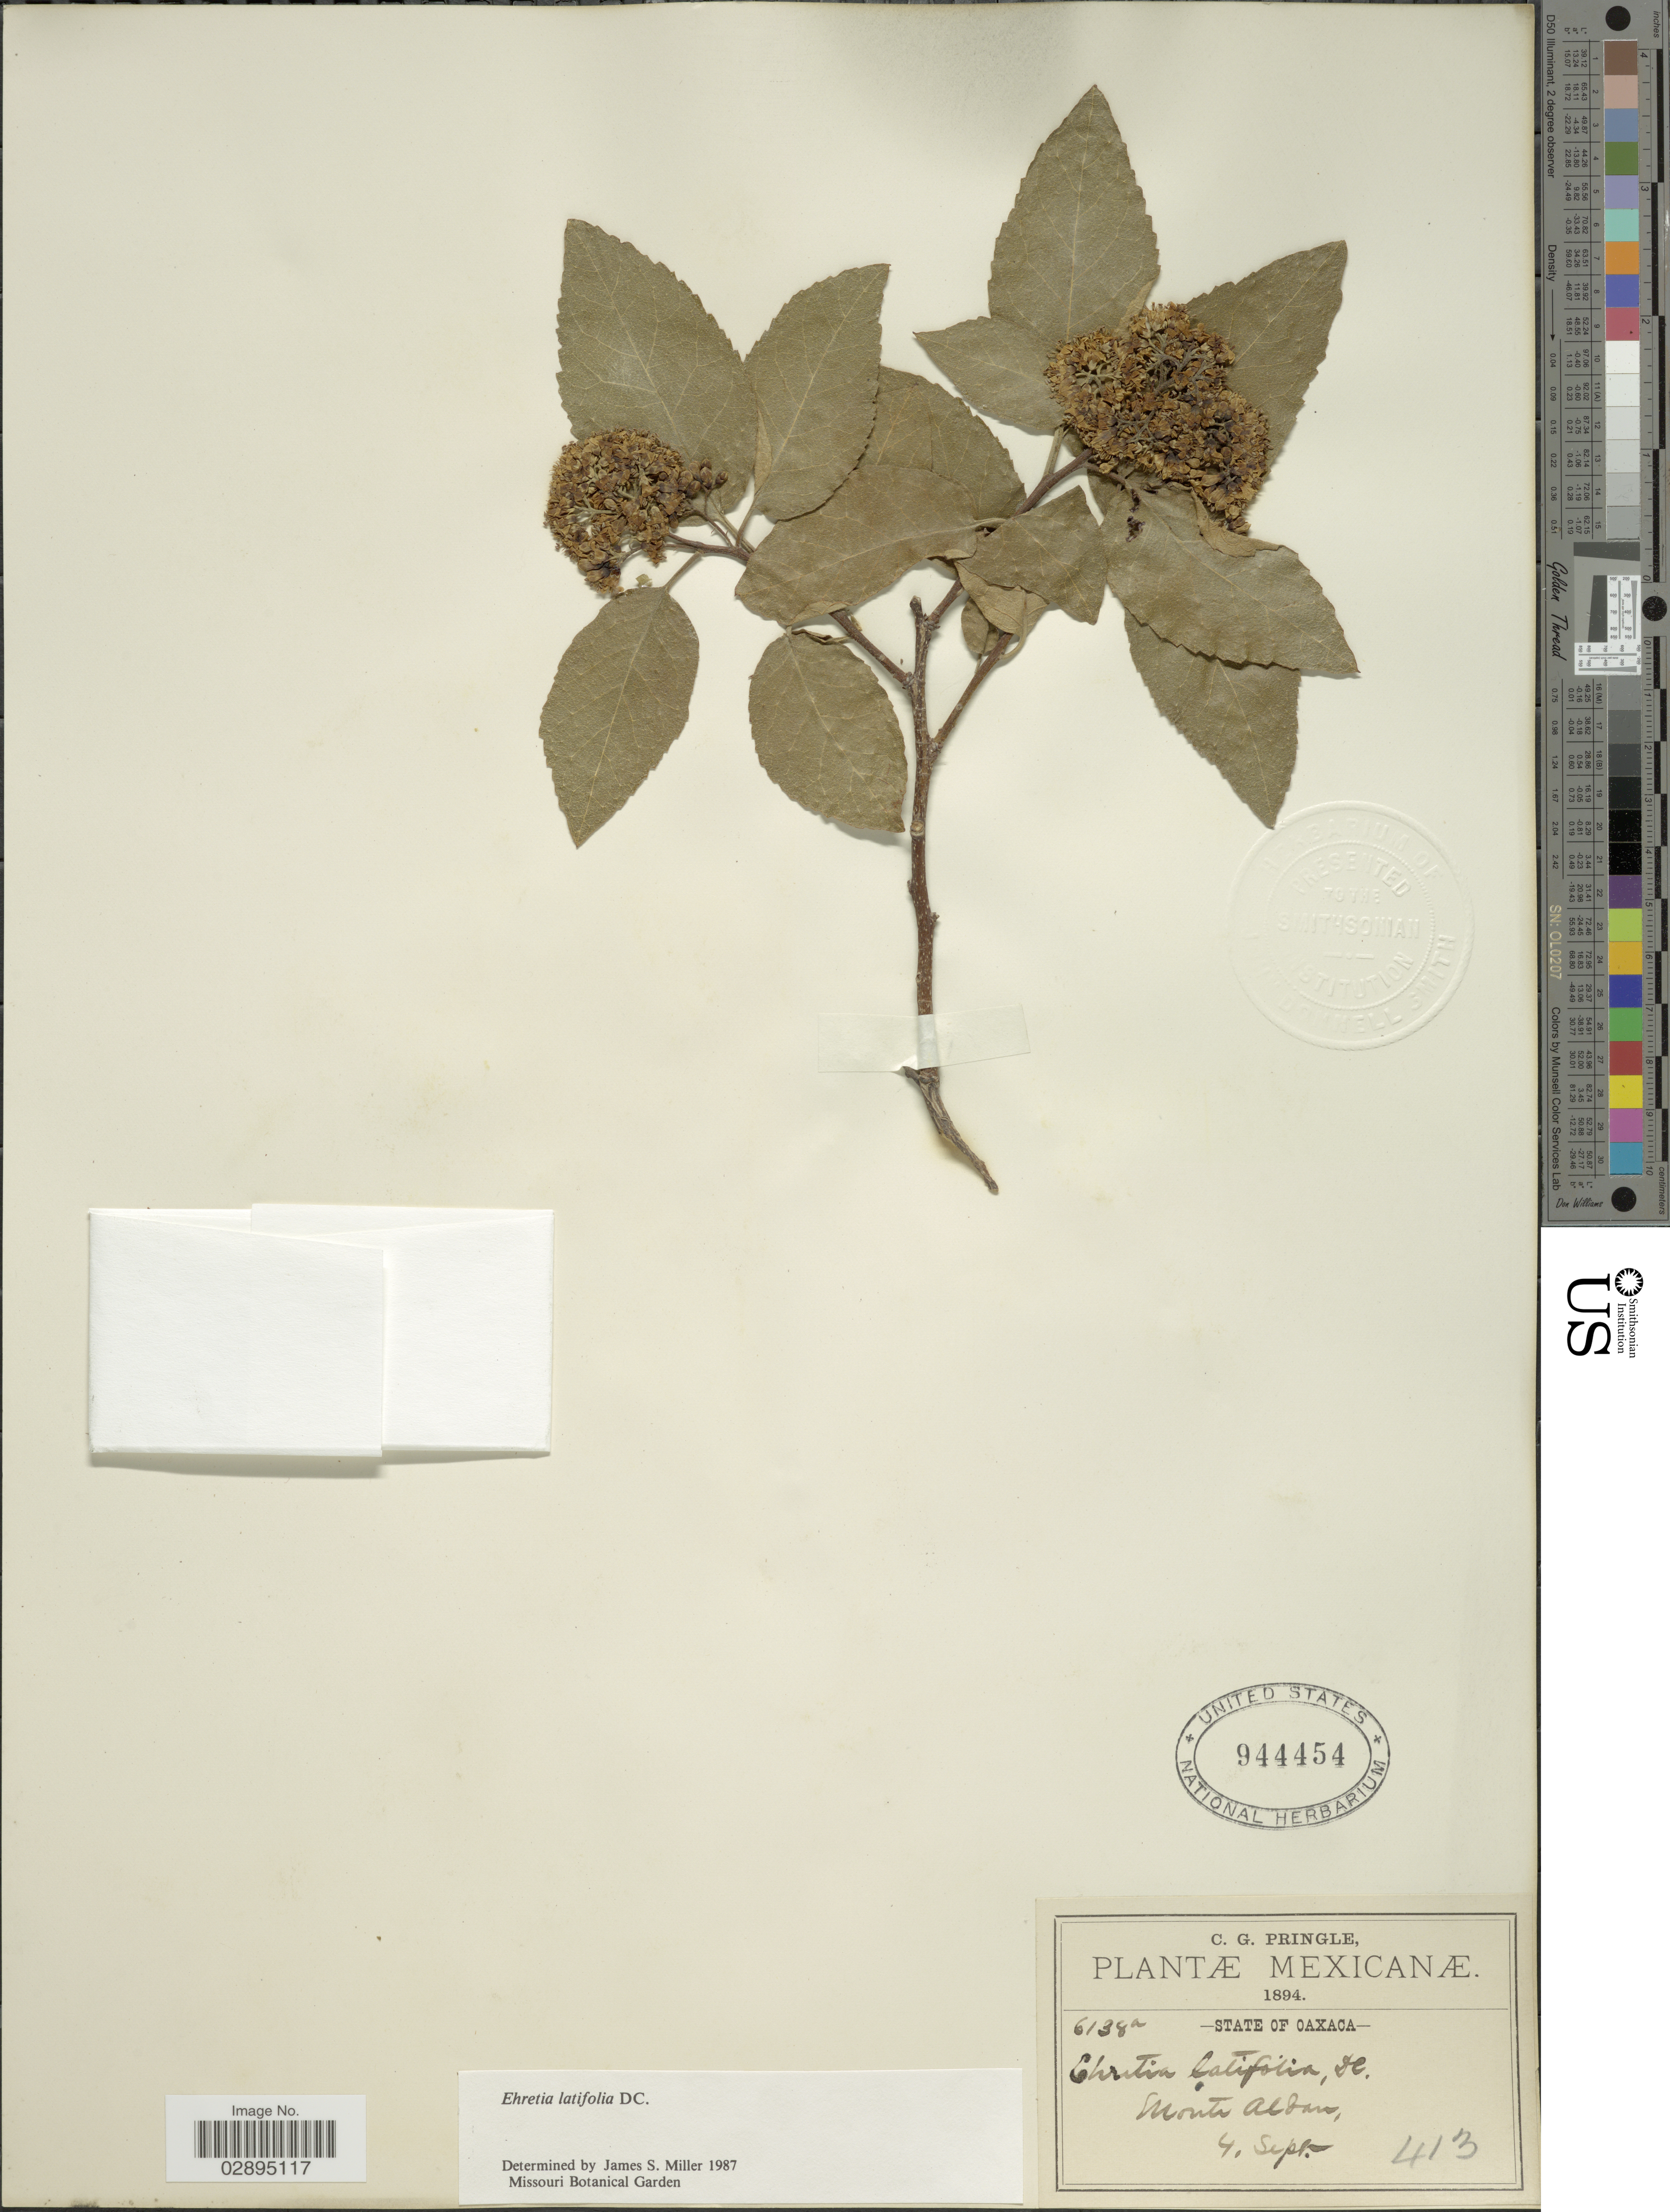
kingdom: Plantae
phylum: Tracheophyta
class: Magnoliopsida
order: Boraginales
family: Ehretiaceae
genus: Ehretia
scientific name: Ehretia latifolia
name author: DC.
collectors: C. G. Pringle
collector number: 6138a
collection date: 1894-09-04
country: Mexico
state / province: Oaxaca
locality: Monte Alban.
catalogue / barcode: US 944454